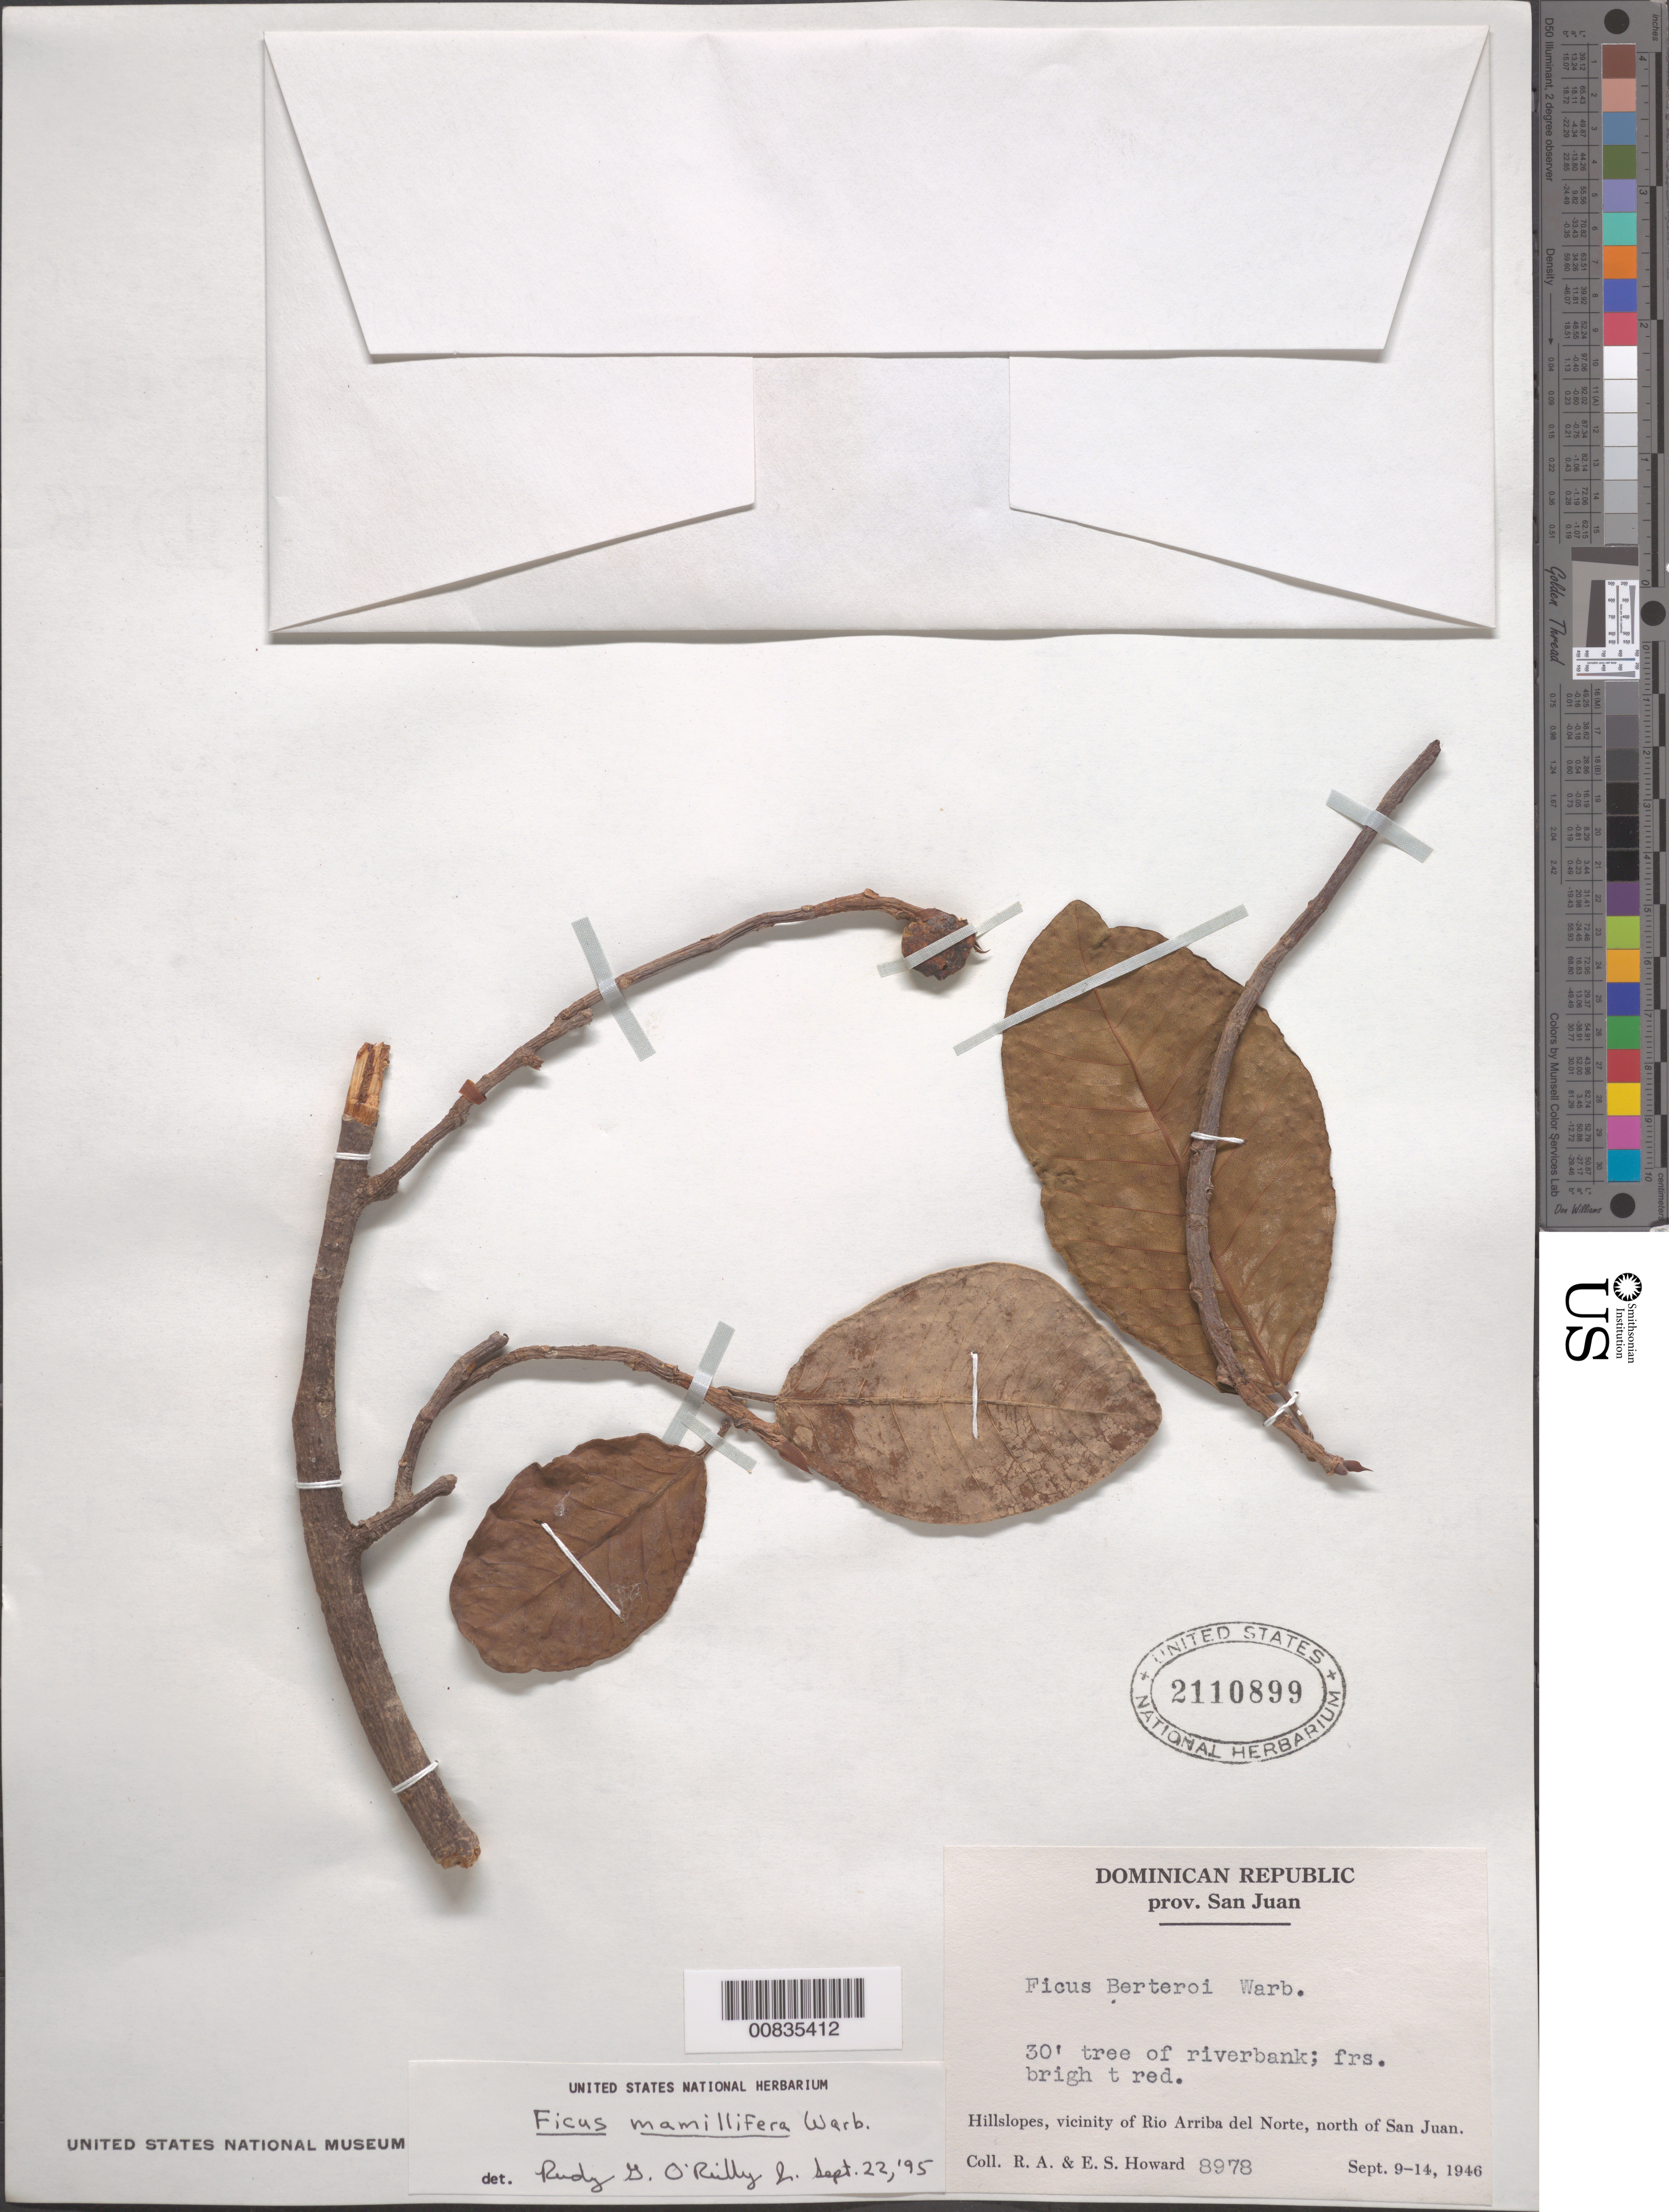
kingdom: Plantae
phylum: Tracheophyta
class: Magnoliopsida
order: Rosales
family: Moraceae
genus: Ficus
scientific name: Ficus mamillifera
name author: Warb.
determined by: O'Reilly, R. G., Jr., (US), NMNH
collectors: R. A. Howard & E. S. Howard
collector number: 8978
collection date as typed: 09 Sep 1946 to 14 Sep 1946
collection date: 1946-09-09/1946-09-14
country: Dominican Republic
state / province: San Juan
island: Hispaniola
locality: Hillslopes, vicinity of Río Arriba del Norte, north of San Juan.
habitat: Riverbank.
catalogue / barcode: US 2110899